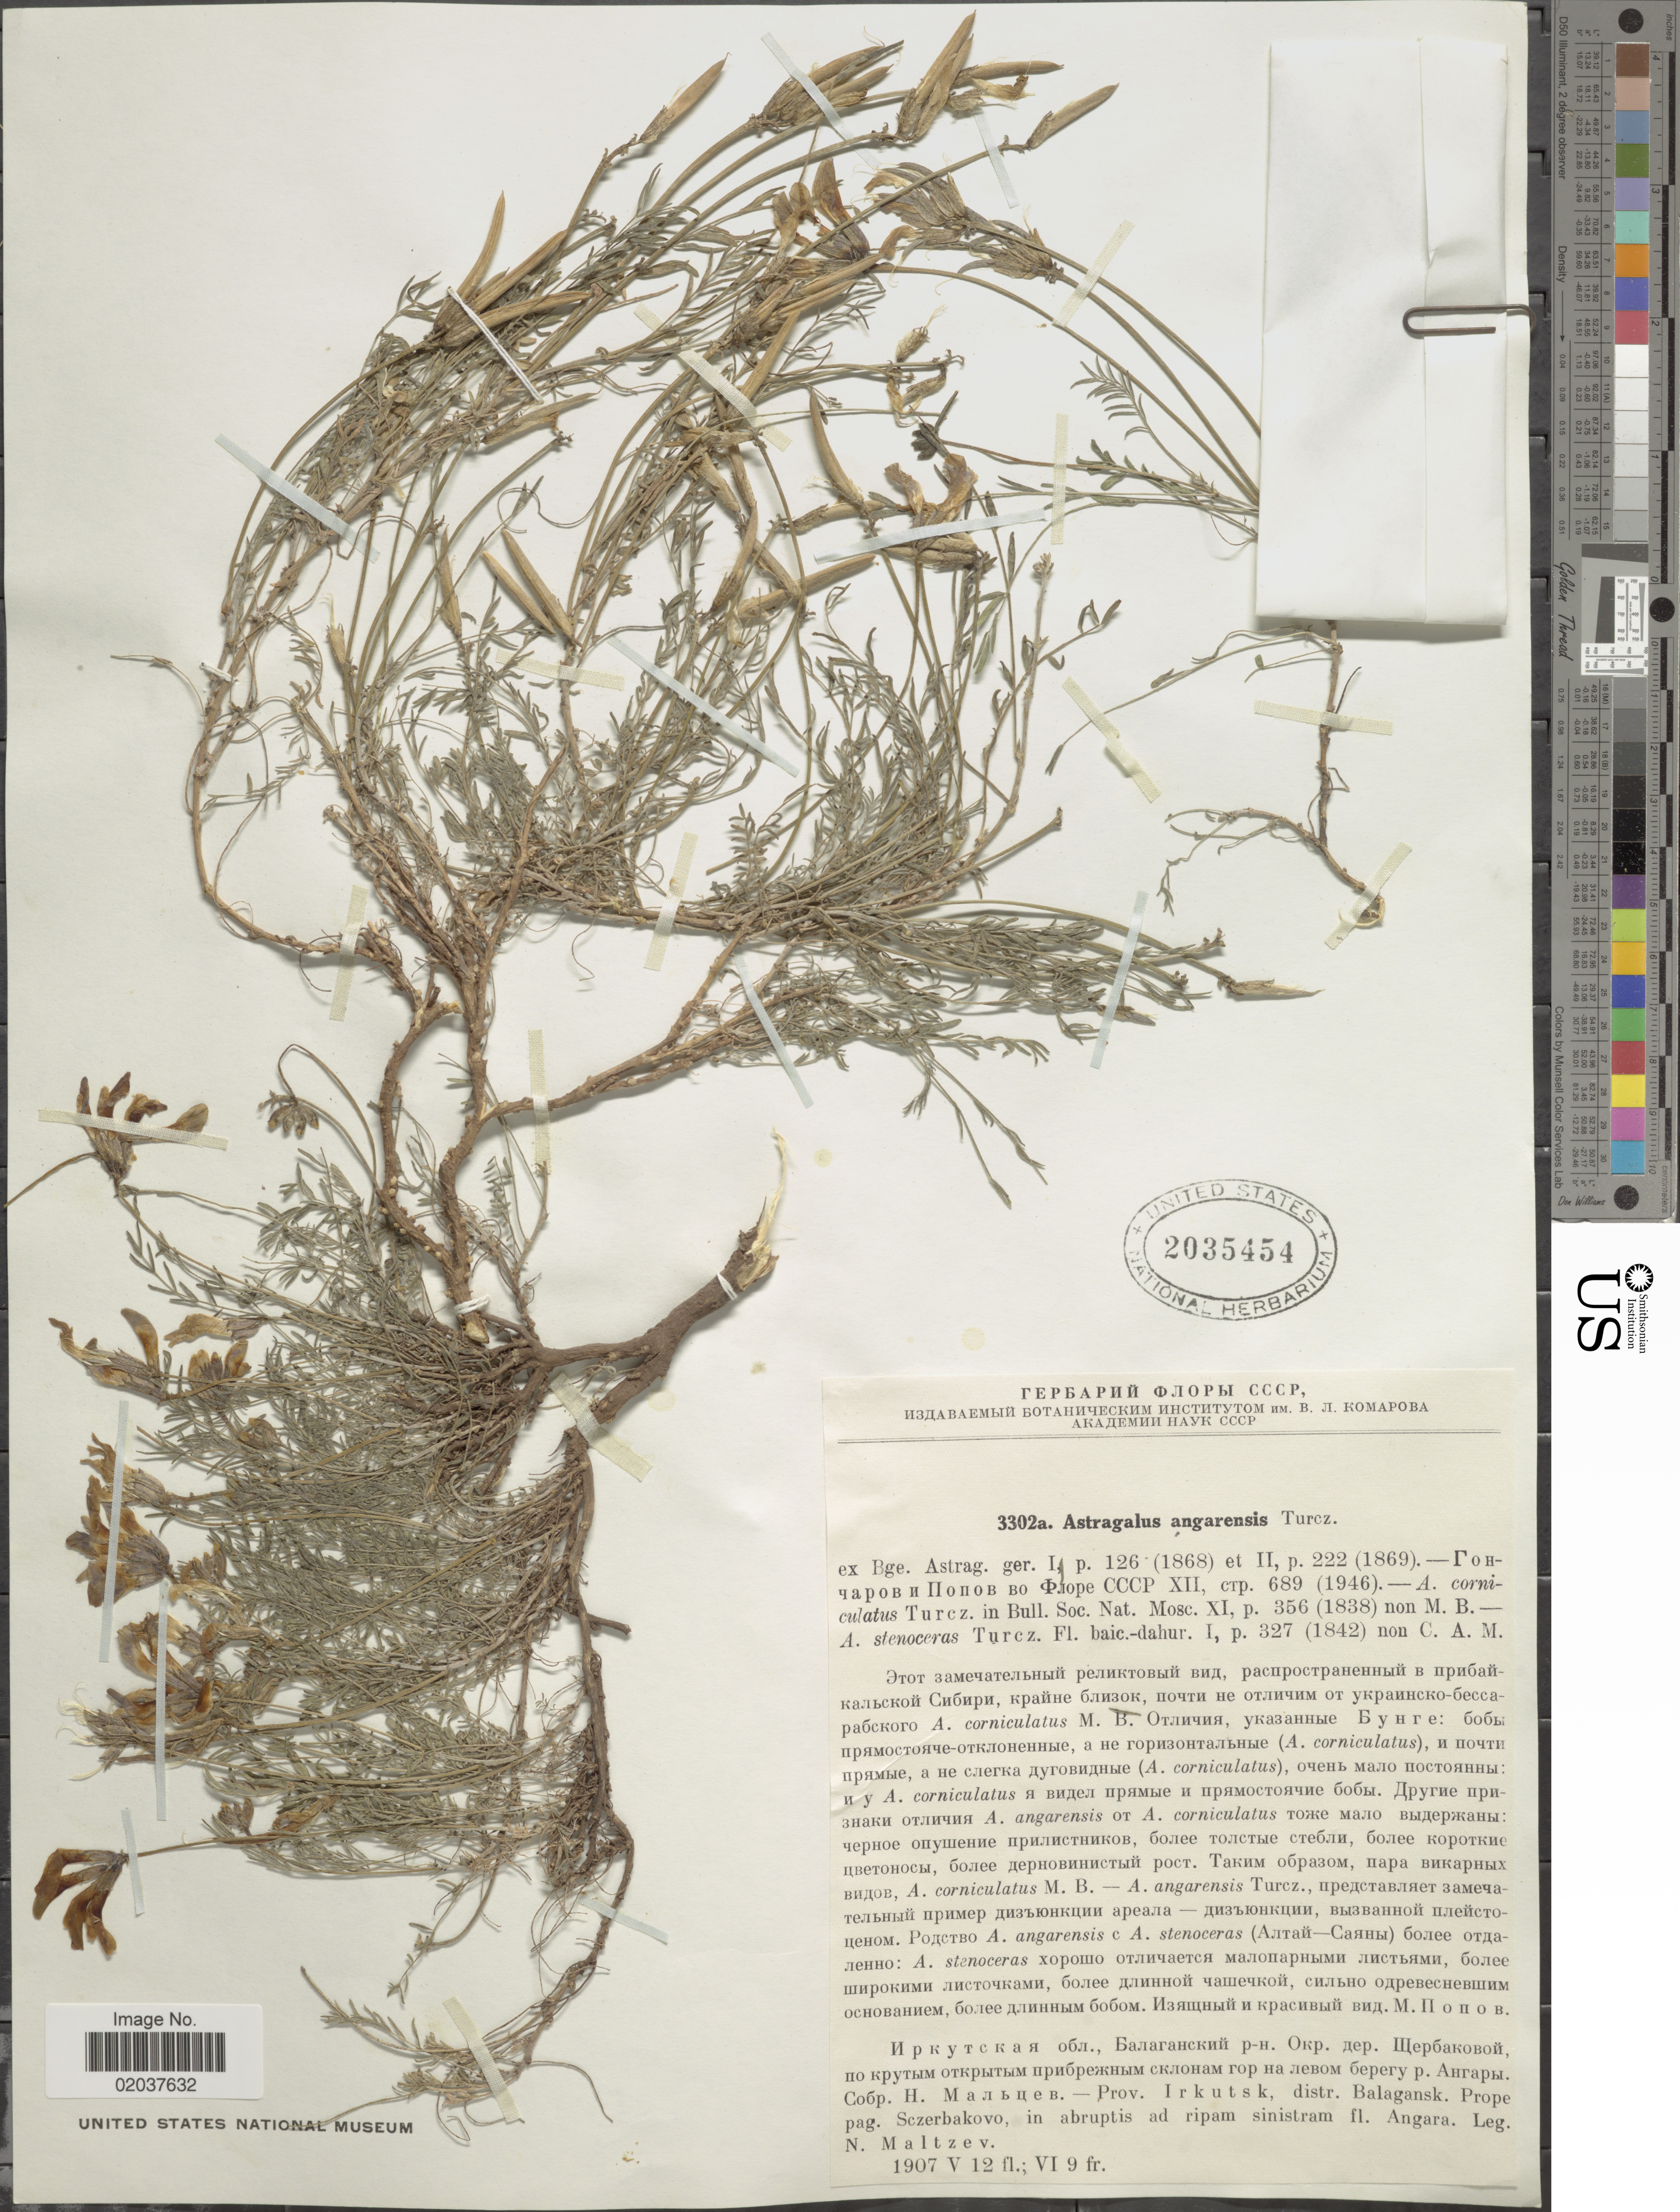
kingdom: Plantae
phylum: Tracheophyta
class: Magnoliopsida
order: Fabales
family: Fabaceae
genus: Astragalus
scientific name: Astragalus angarensis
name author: Turcz. ex Bunge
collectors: N. Maltzev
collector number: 3302a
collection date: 1907-05-12/1907-06-09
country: Russian Federation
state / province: Irkutsk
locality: Disr. Balagansk. Prope pag. Sczerbakovo, ad ripam sinistram fl. Angara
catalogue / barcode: US 2035454